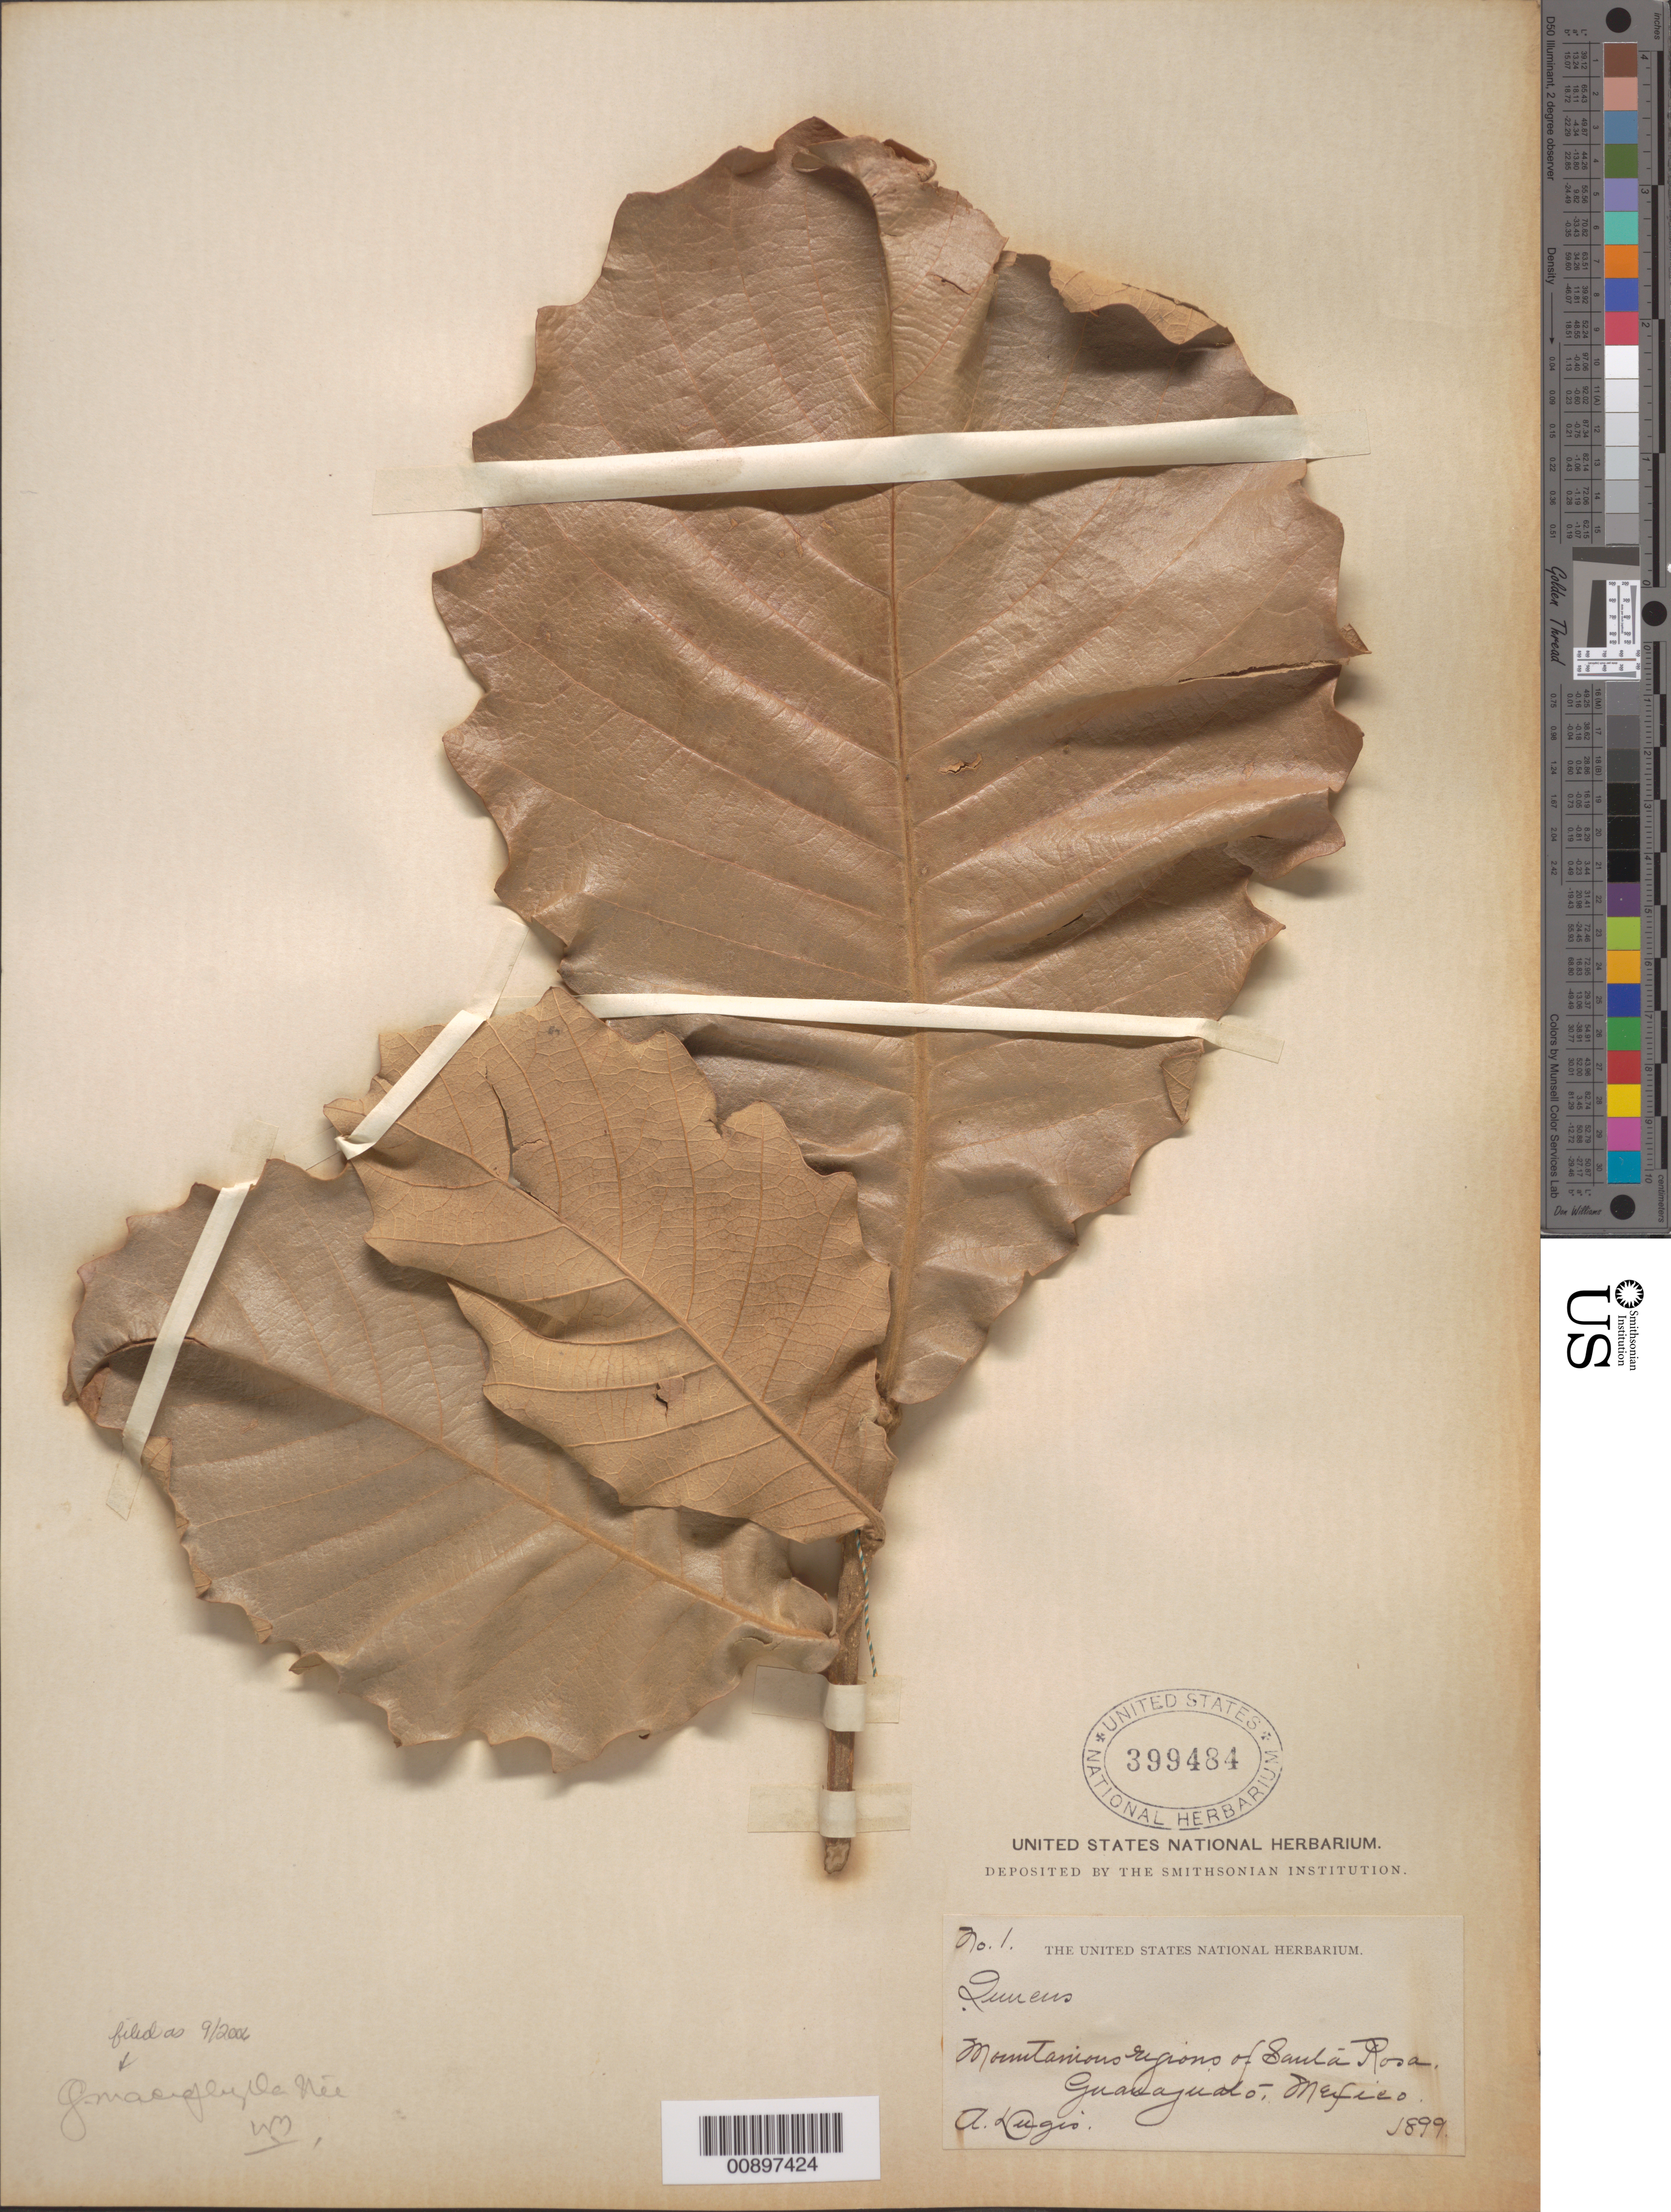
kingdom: Plantae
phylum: Tracheophyta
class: Magnoliopsida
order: Fagales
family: Fagaceae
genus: Quercus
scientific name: Quercus macrophylla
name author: Née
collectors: A. Dugès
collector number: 1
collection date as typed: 1899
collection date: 1899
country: Mexico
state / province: Guanajuato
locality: Mountanious region of Santa Rosa, Guanajuato.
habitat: Mountanious region.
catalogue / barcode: US 399484